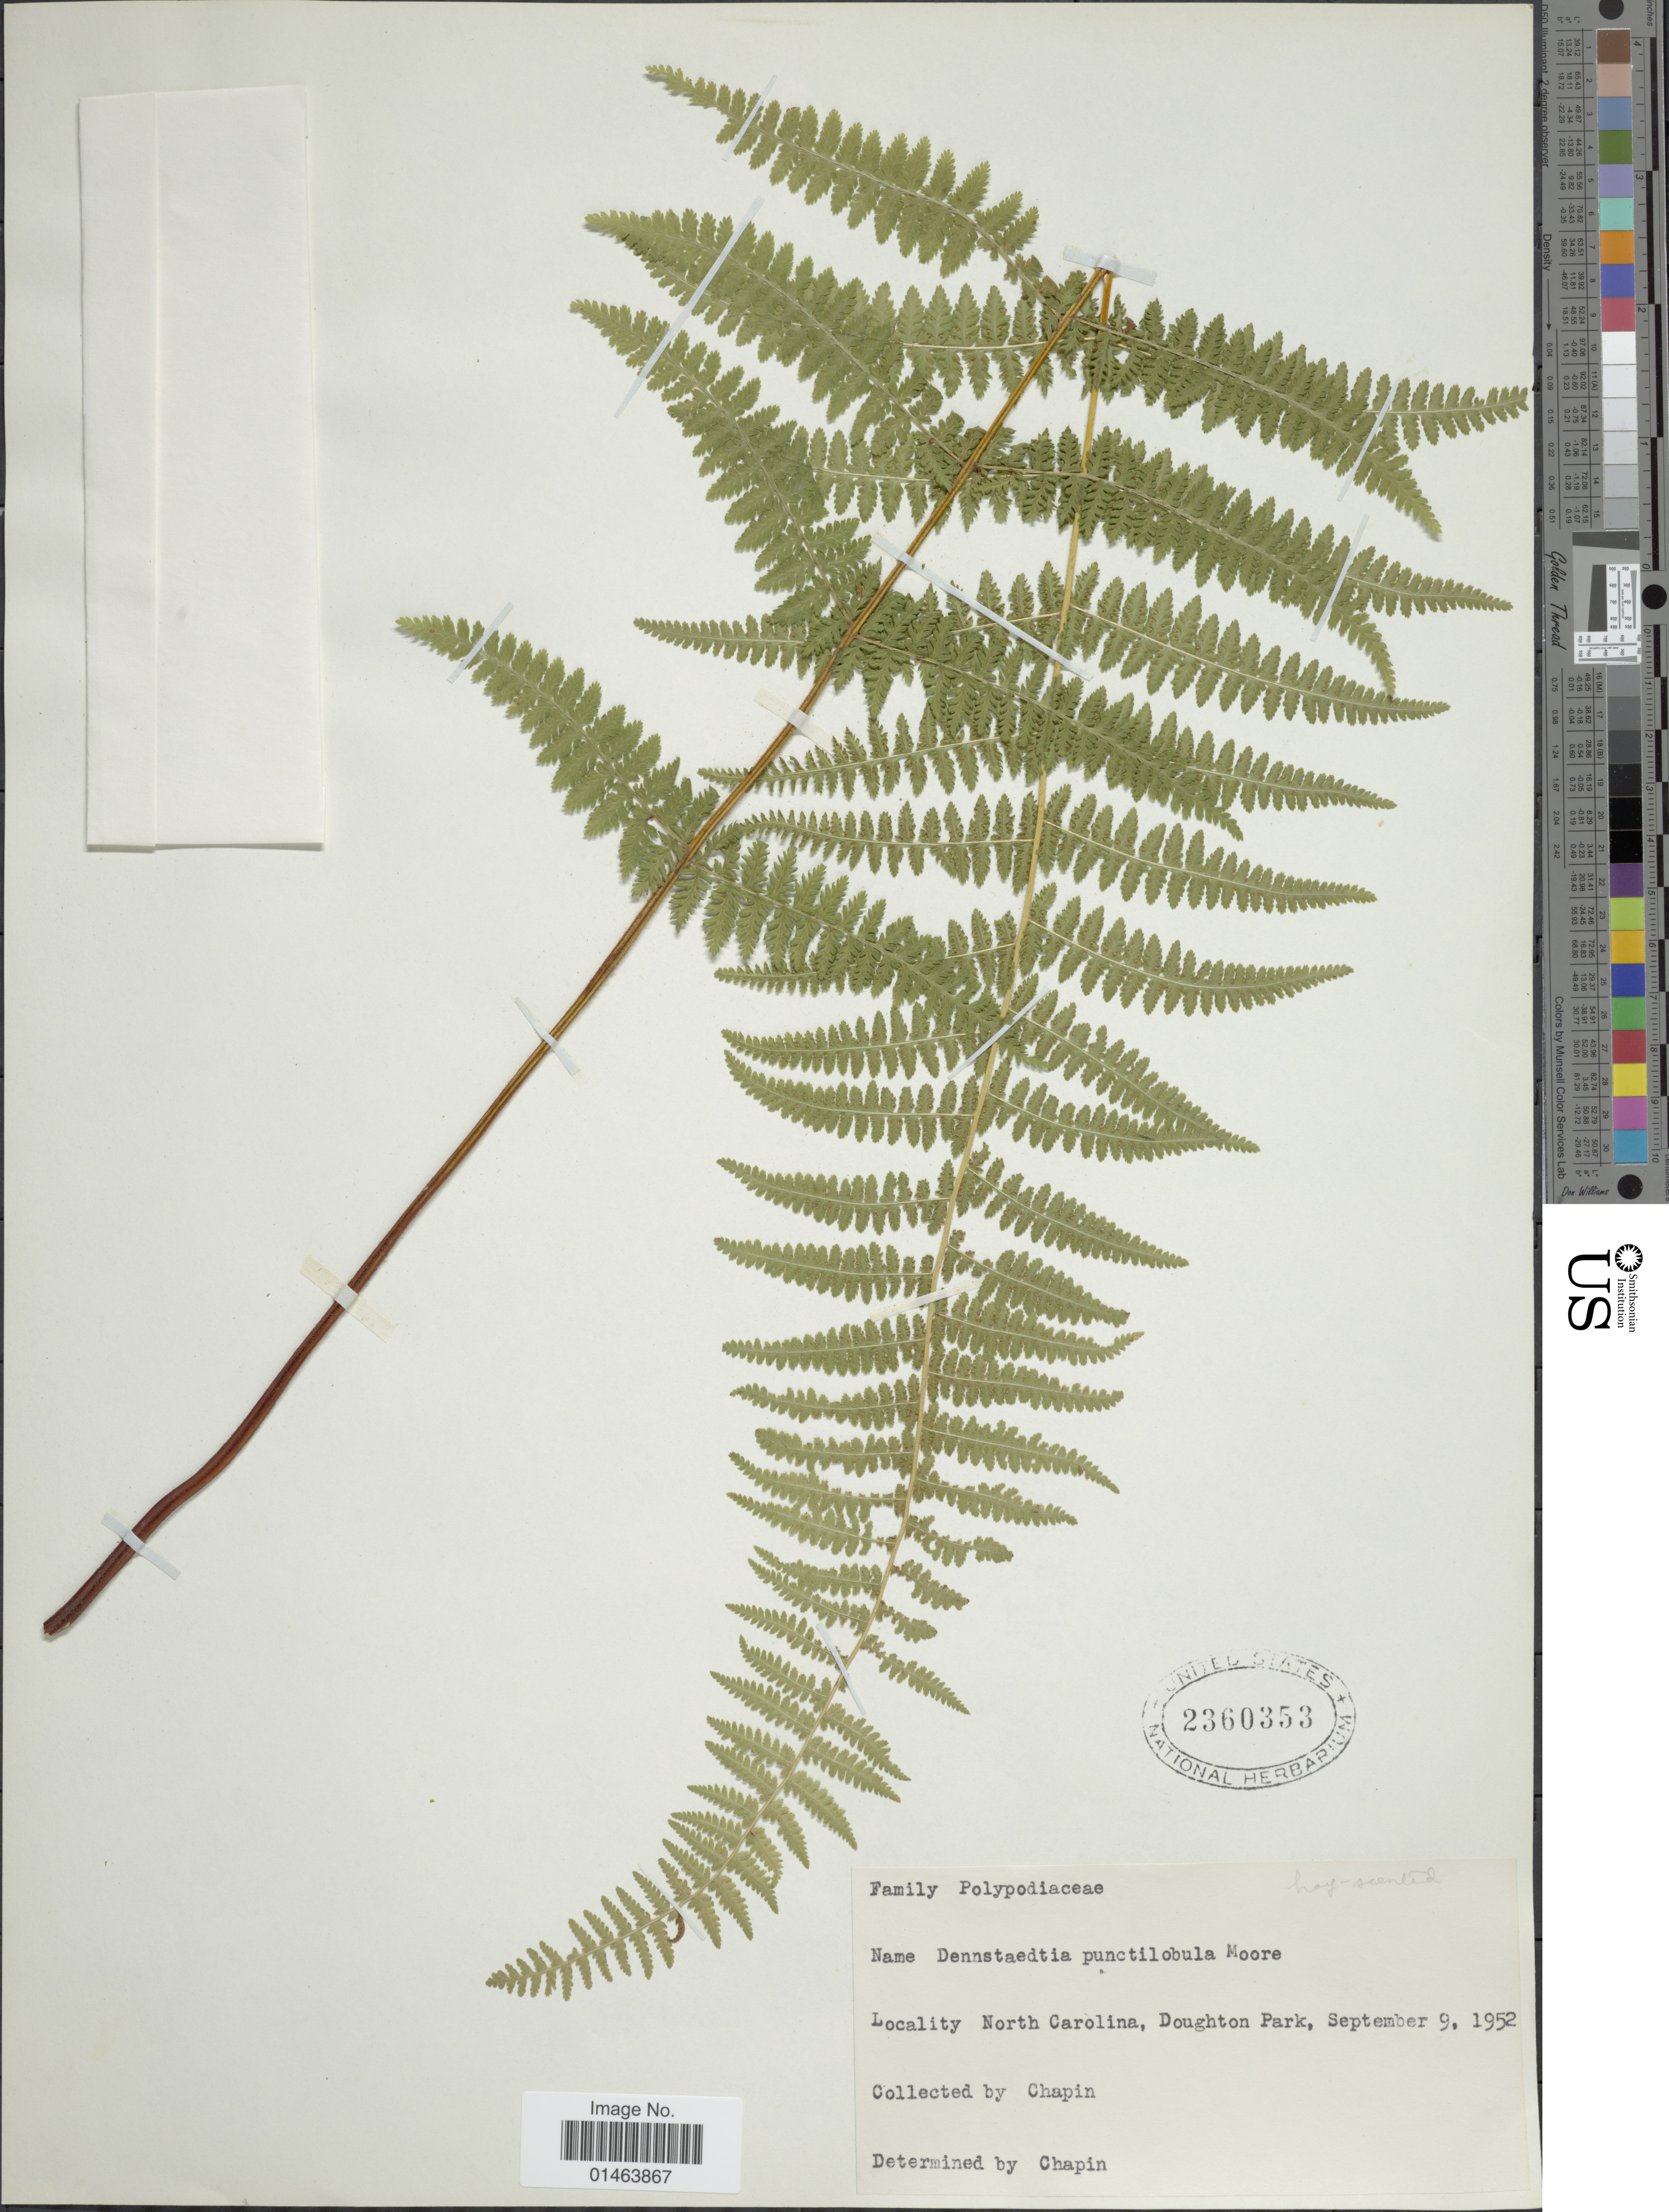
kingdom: Plantae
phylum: Tracheophyta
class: Polypodiopsida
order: Polypodiales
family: Dennstaedtiaceae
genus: Dennstaedtia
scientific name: Dennstaedtia punctilobula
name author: (Michx.) T. Moore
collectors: -. Chapin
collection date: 1952-09-09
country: United States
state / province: North Carolina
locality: North Carolina, Doughton park.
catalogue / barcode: US 2360353